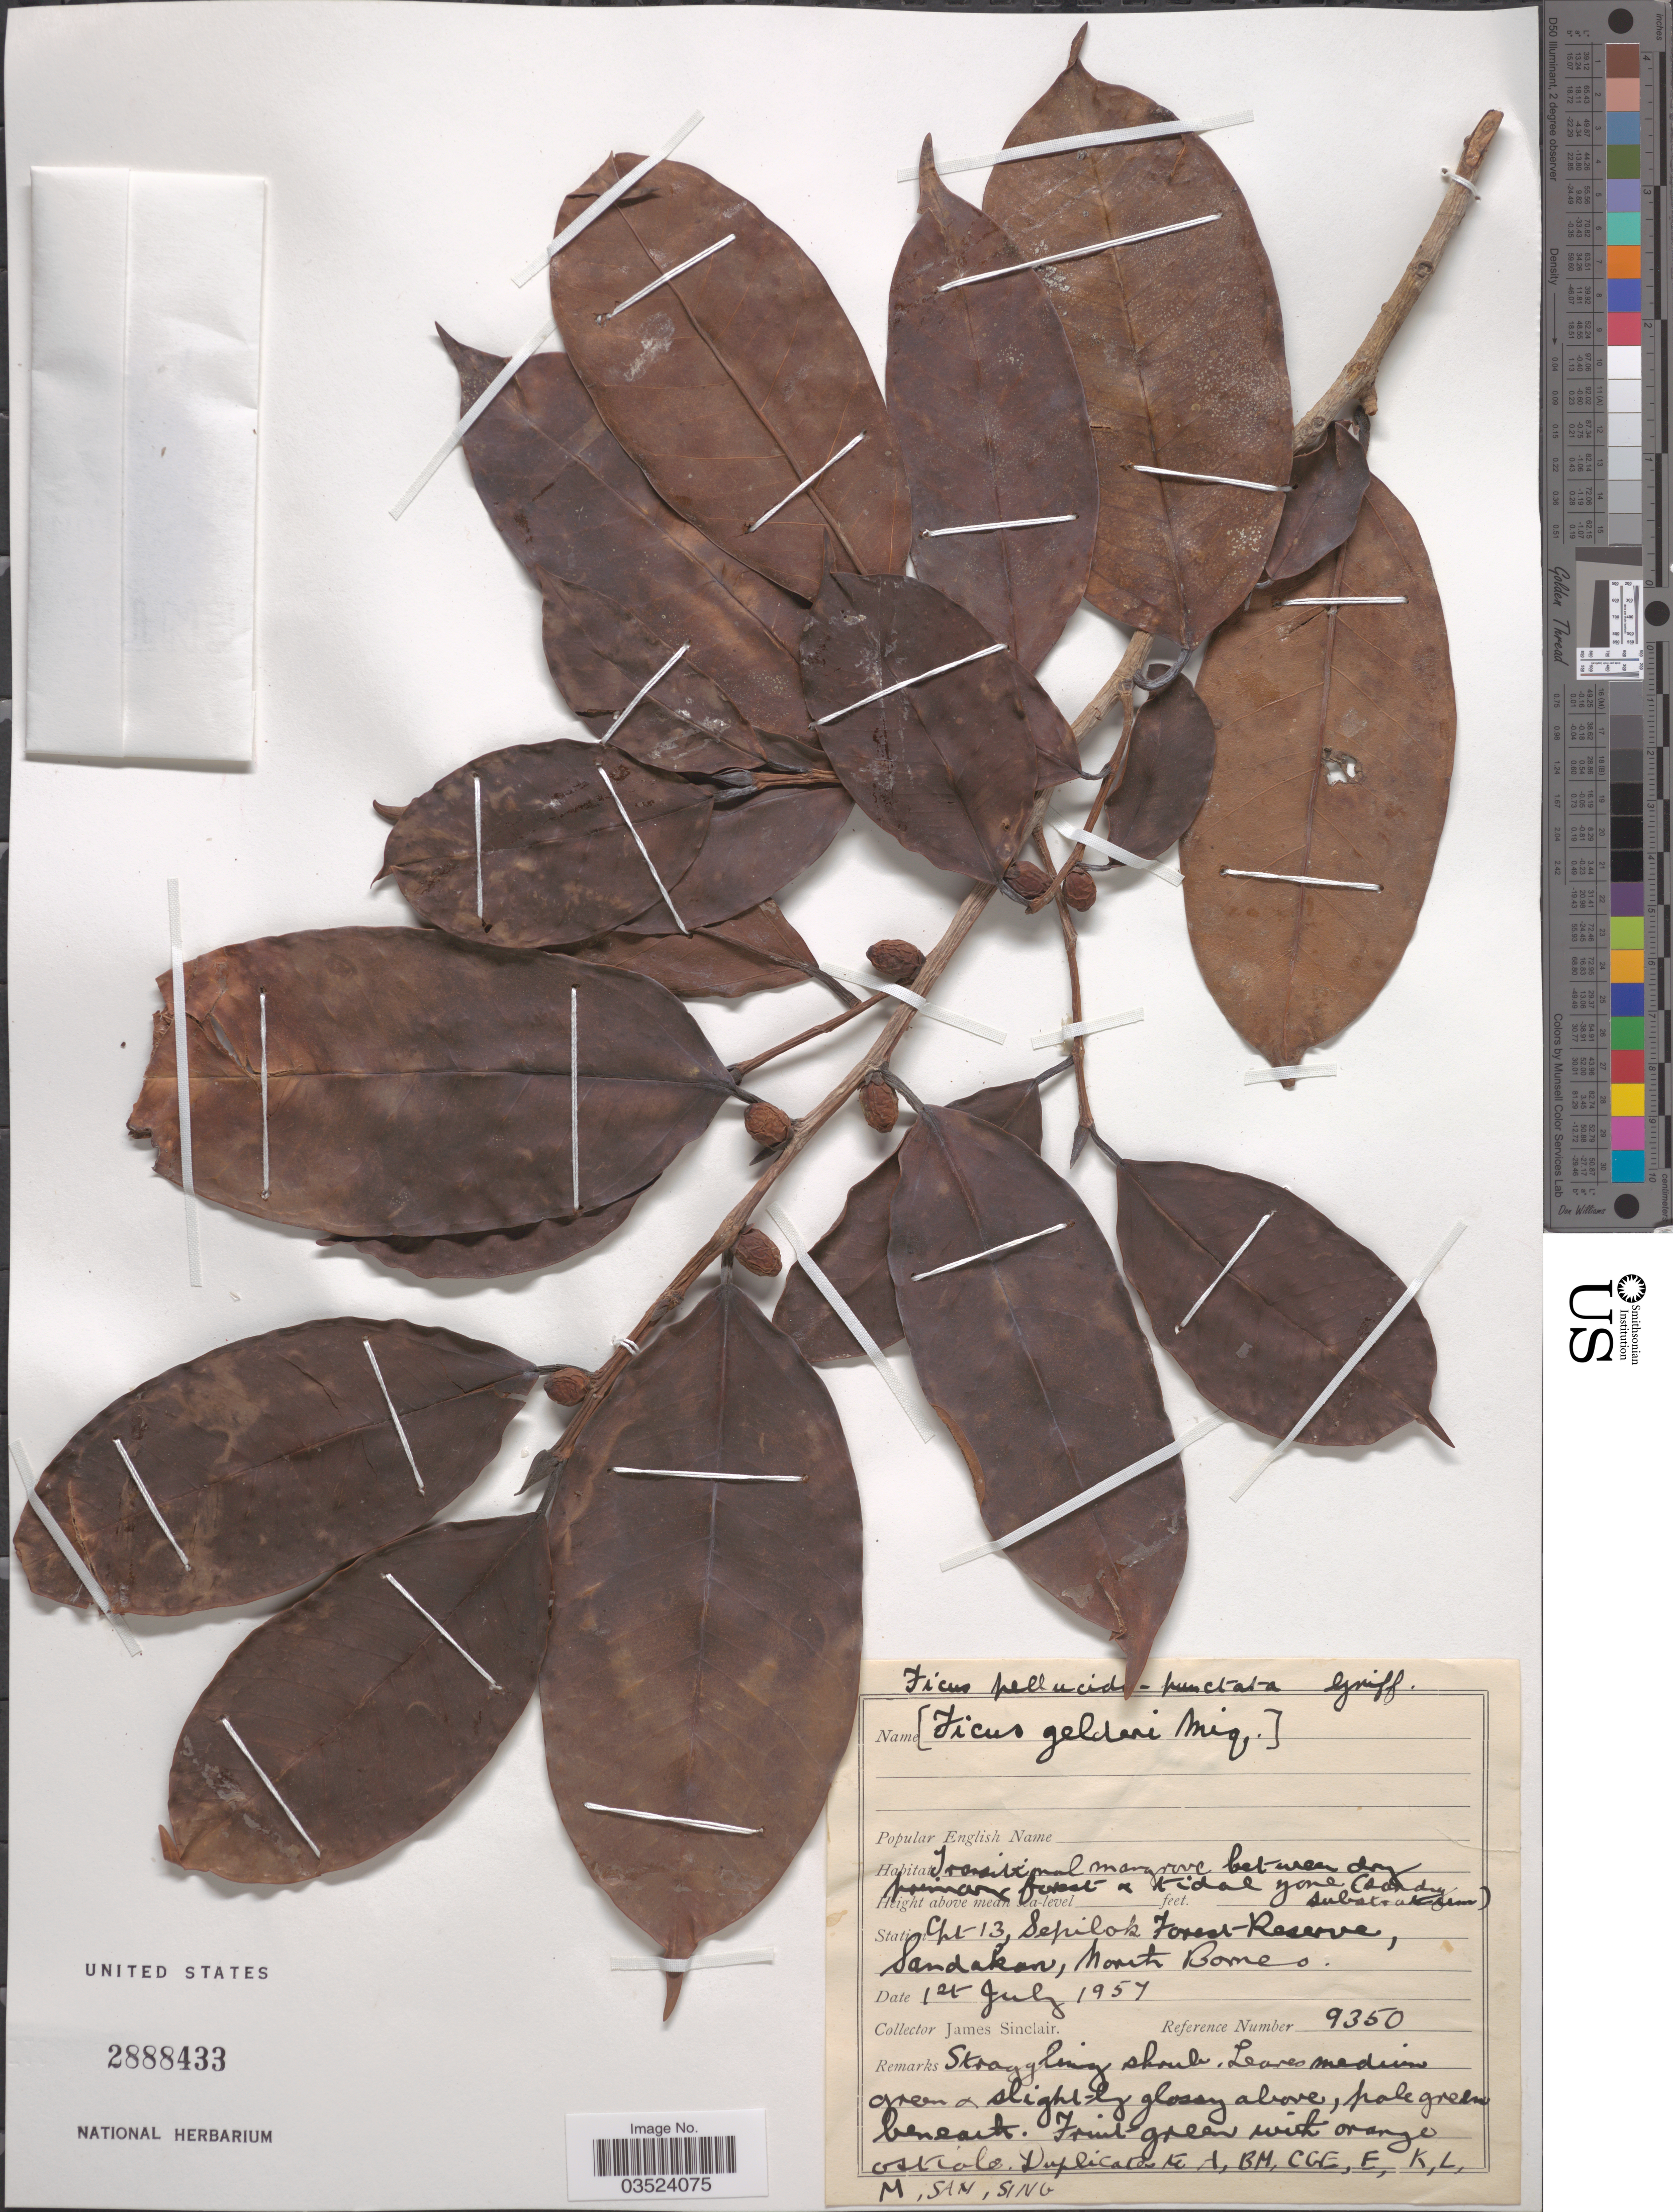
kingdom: Plantae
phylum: Tracheophyta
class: Magnoliopsida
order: Rosales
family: Moraceae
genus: Ficus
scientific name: Ficus pellucido-punctata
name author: Griff.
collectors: J. Sinclair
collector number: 9350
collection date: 1957-07-01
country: Malaysia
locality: Station cpt 13, Sepilok Forest-Reserve, Sandakan, North Borneo.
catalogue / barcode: US 2888433